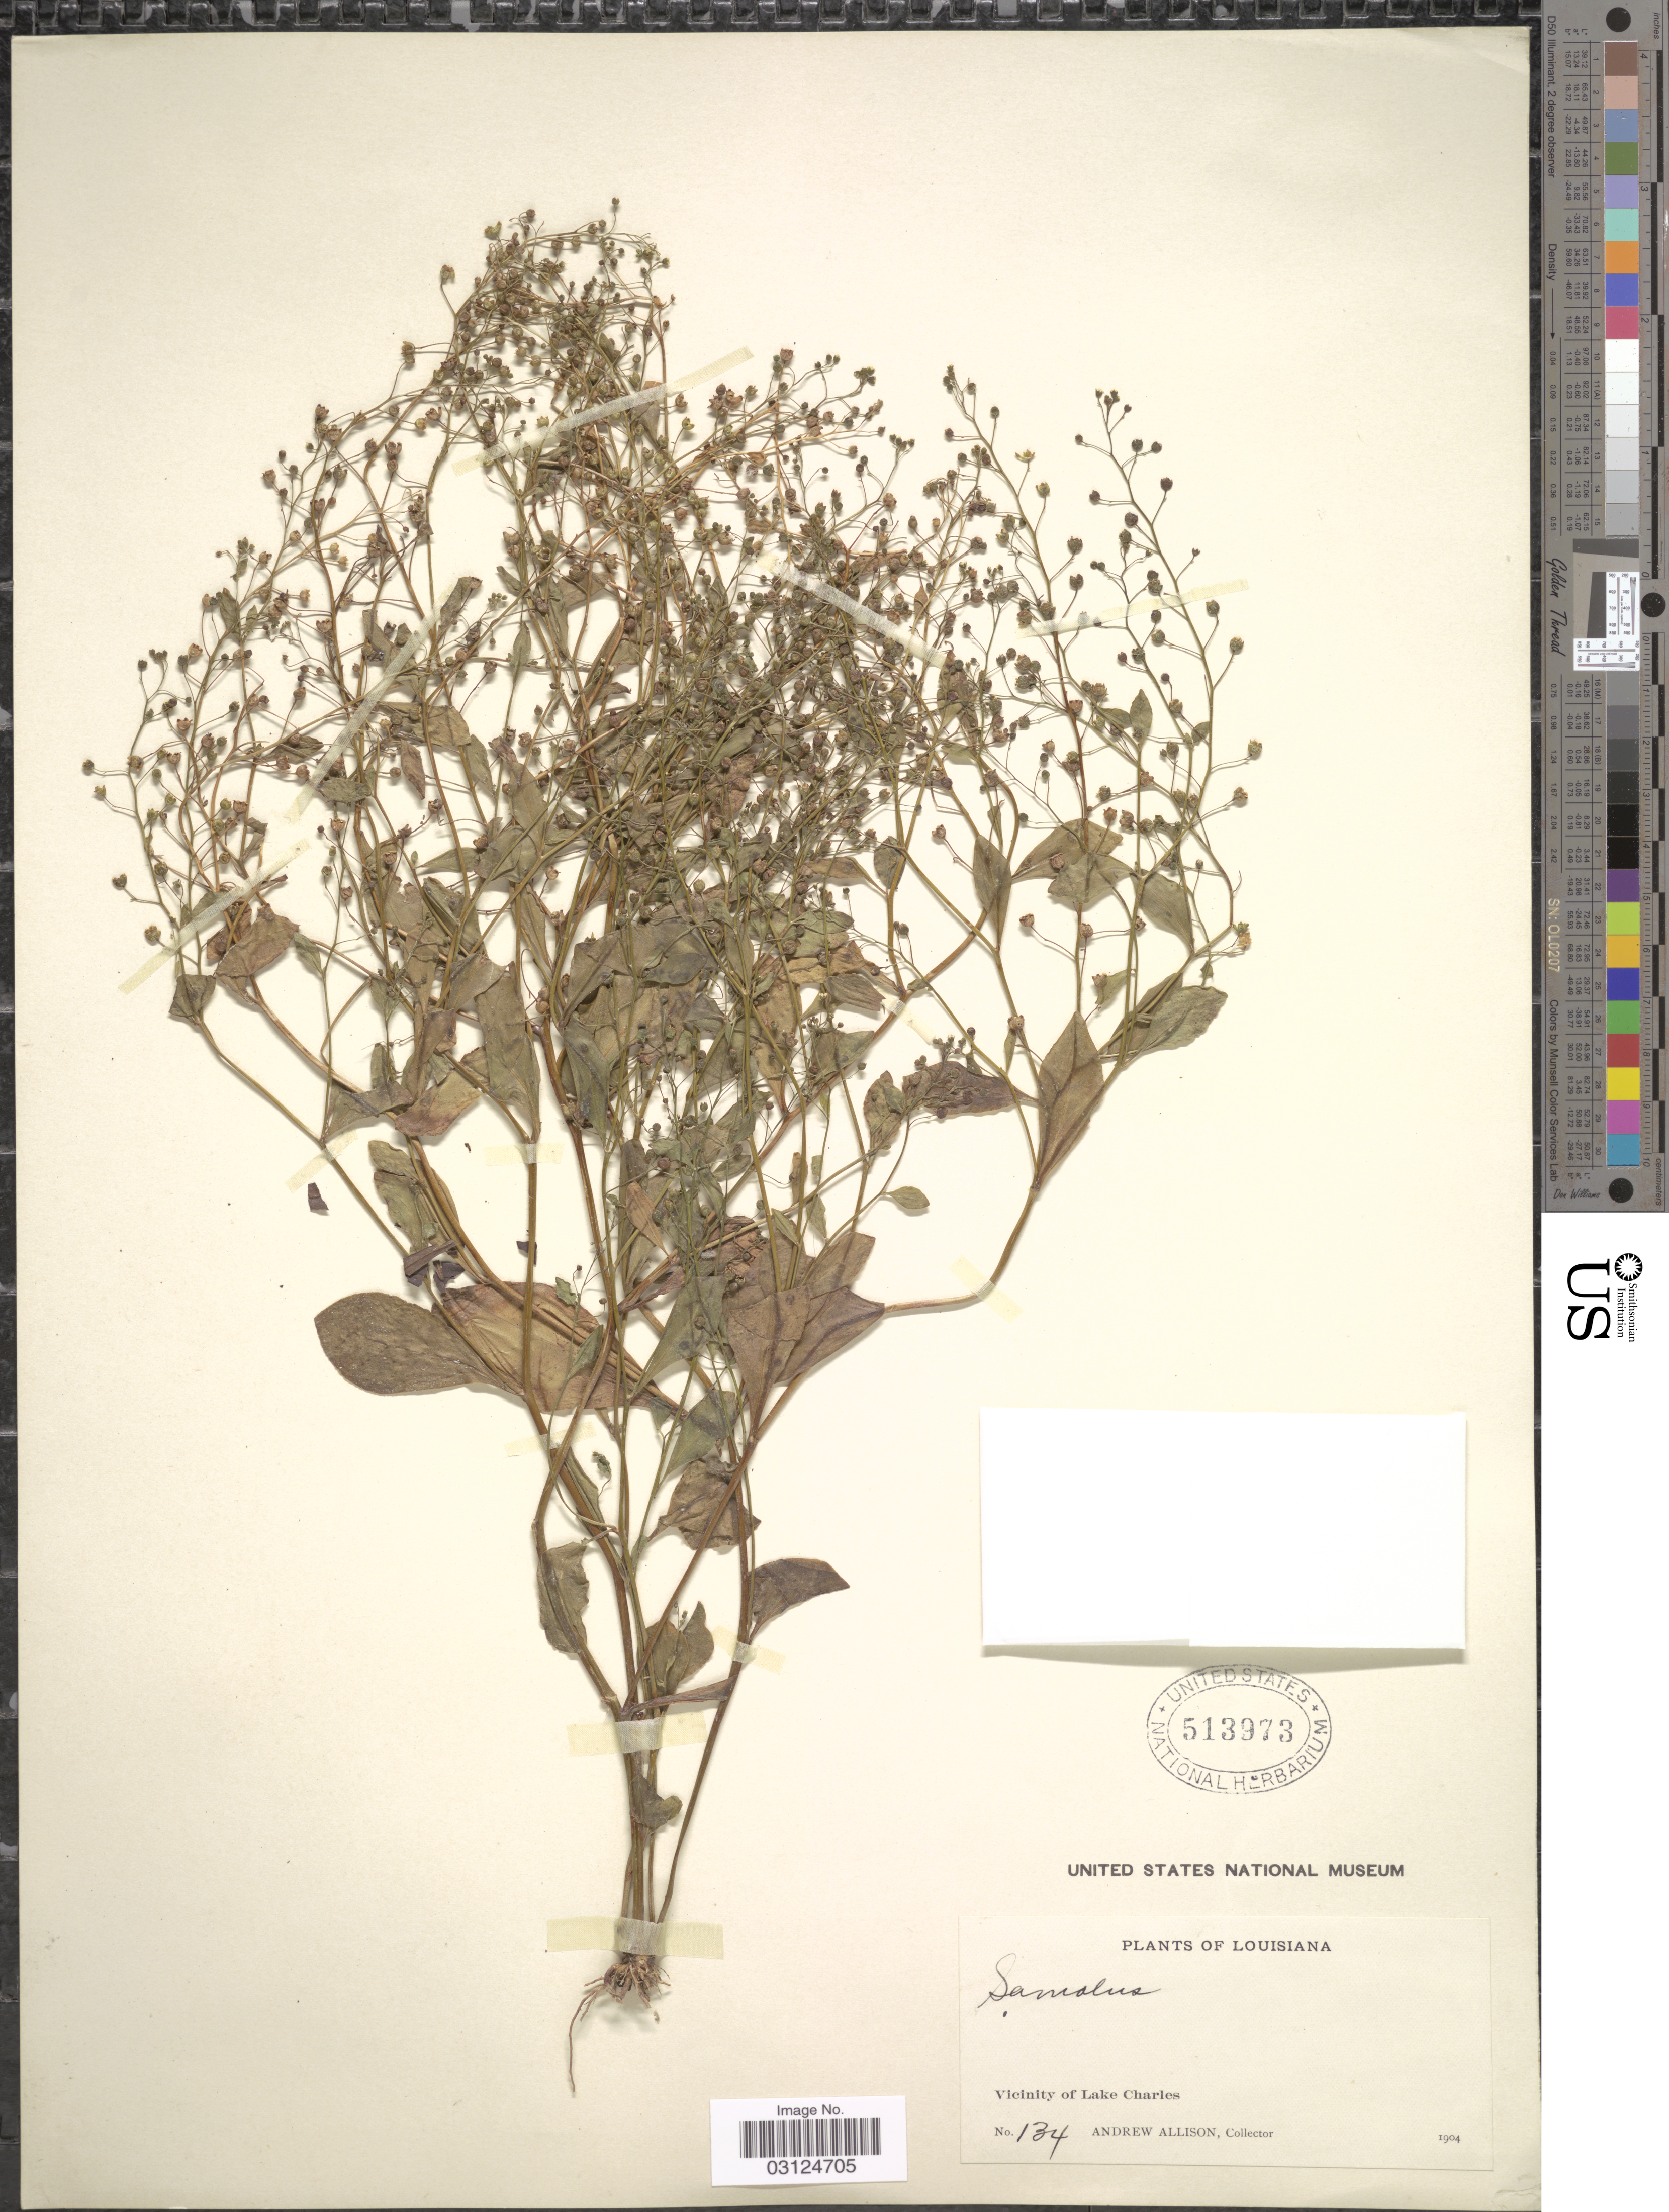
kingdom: Plantae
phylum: Tracheophyta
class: Magnoliopsida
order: Ericales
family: Primulaceae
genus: Samolus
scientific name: Samolus parviflorus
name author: Raf.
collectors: A. Allison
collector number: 134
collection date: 1904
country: United States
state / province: Louisiana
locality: Vicinity of Lake Charles.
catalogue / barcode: US 513973